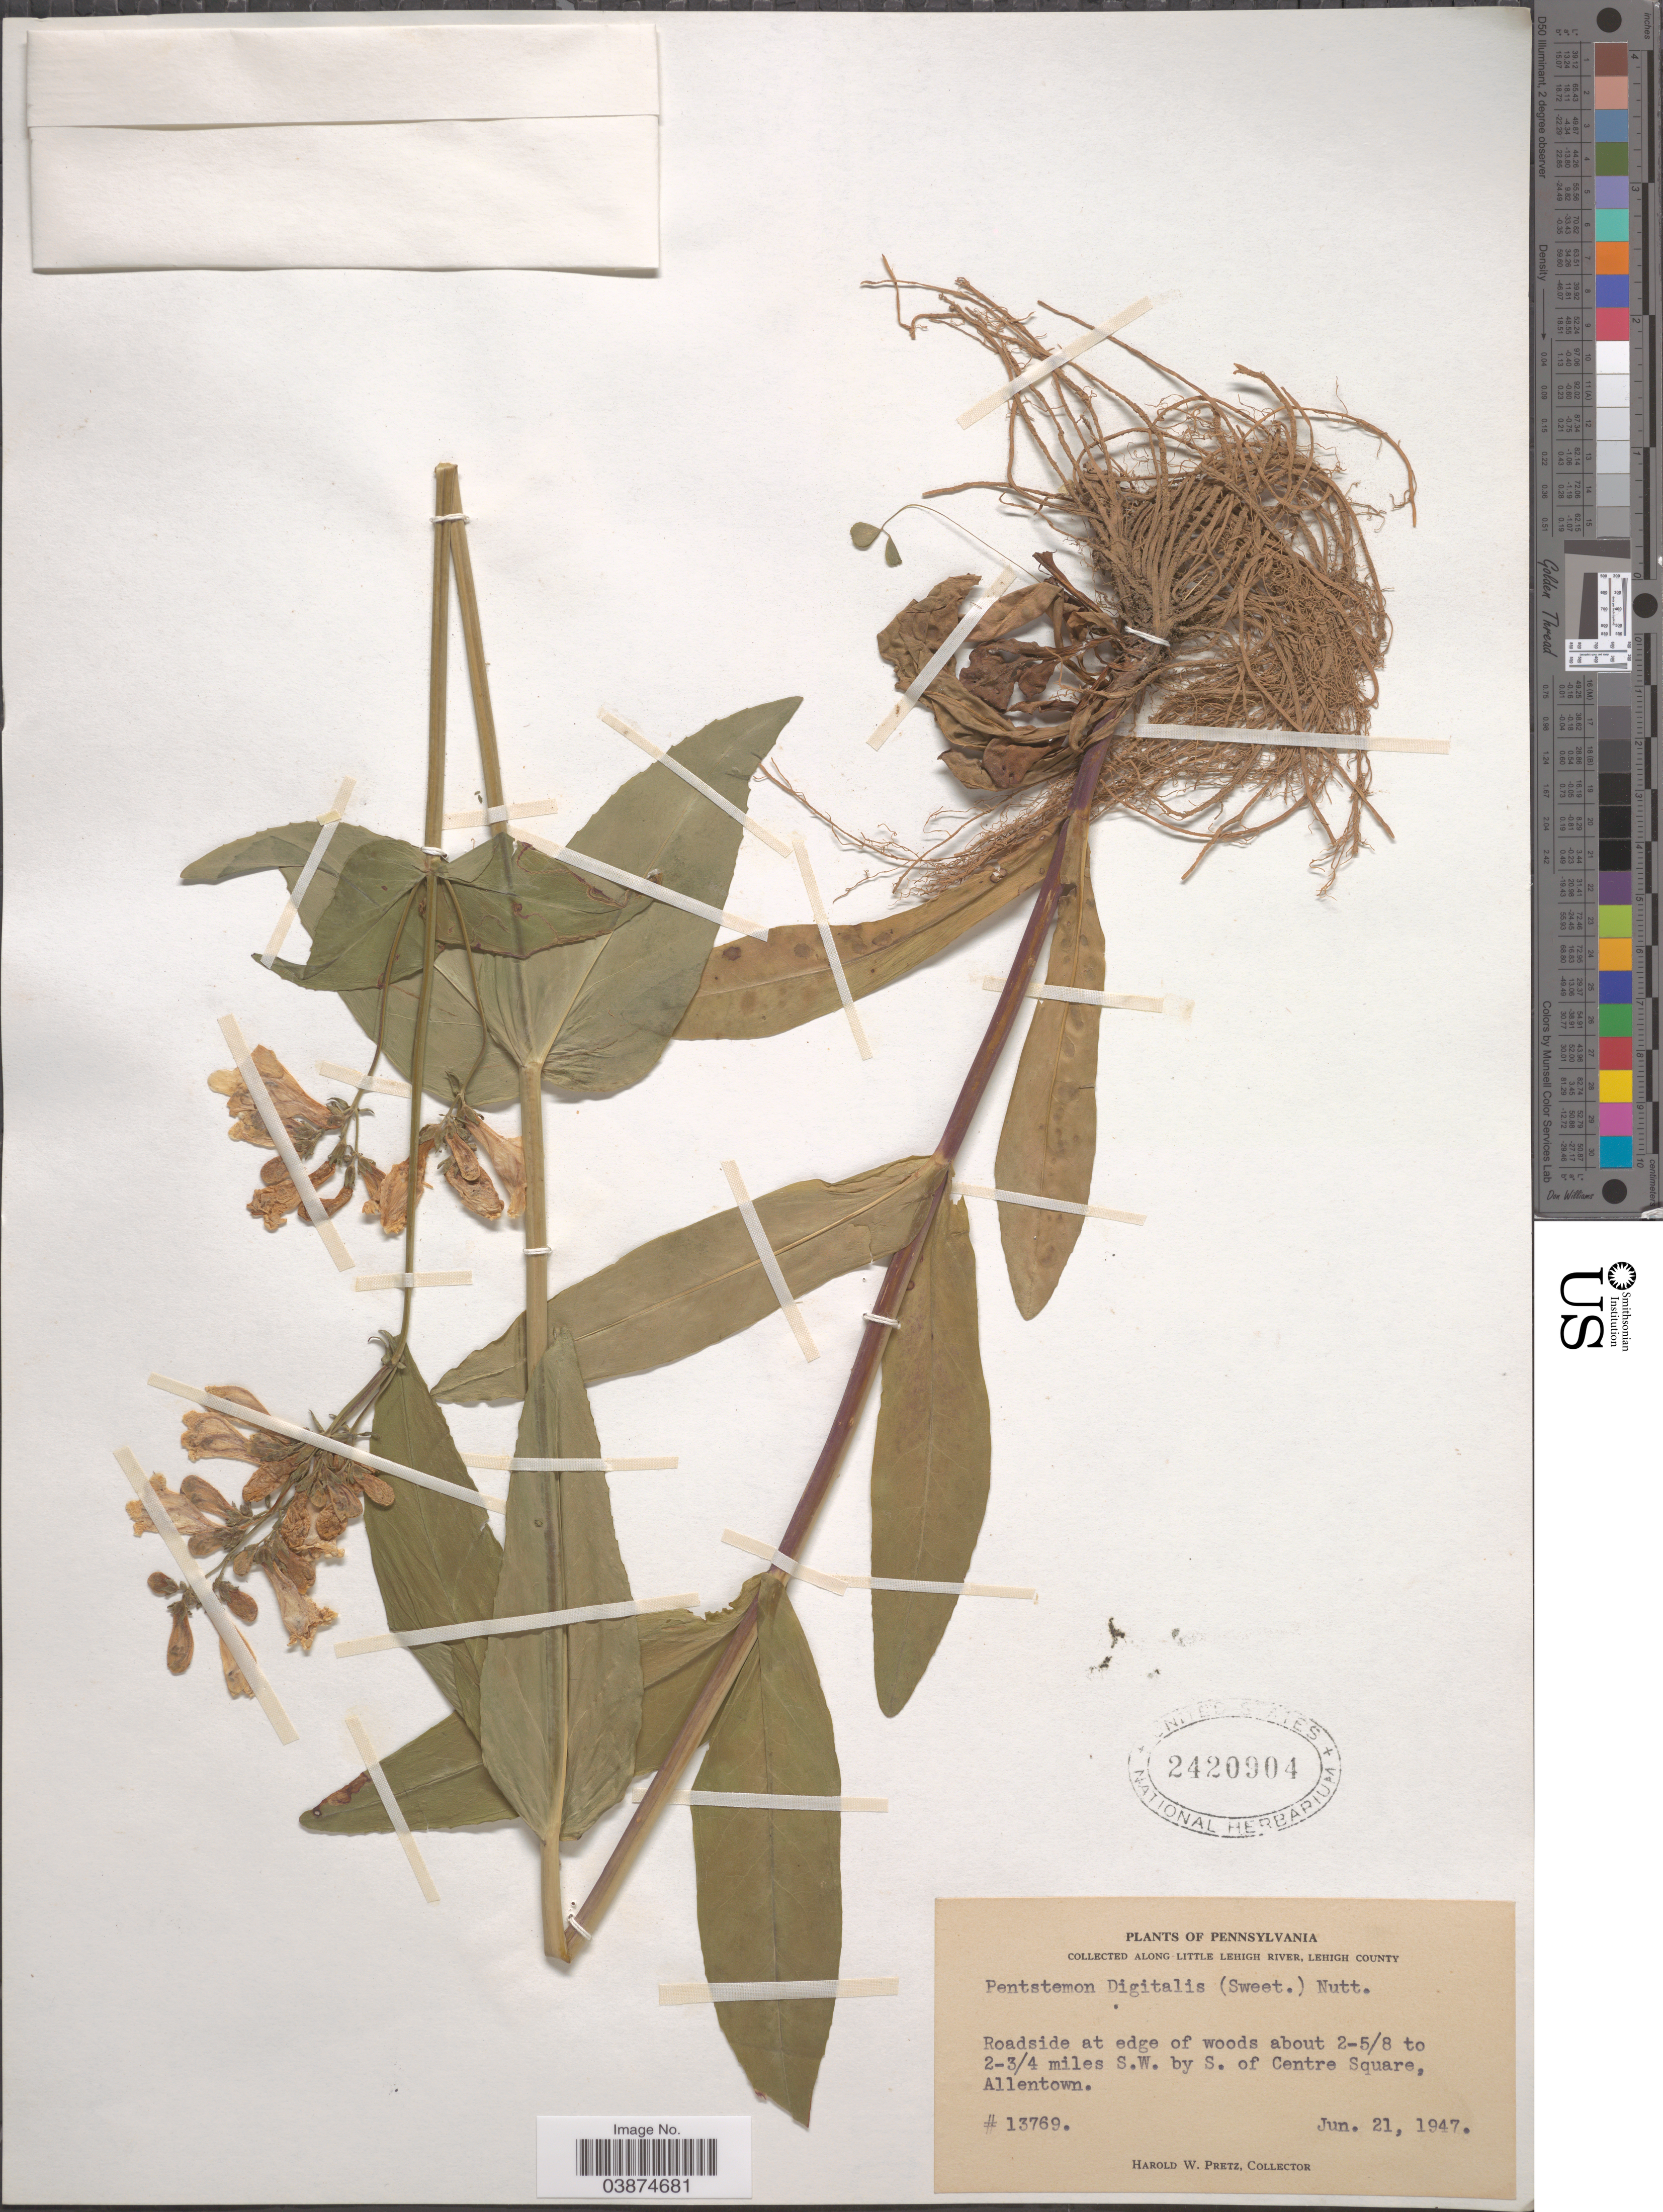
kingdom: Plantae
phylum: Tracheophyta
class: Magnoliopsida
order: Lamiales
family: Plantaginaceae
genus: Penstemon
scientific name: Penstemon digitalis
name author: Nutt. ex Sims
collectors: H. W. Pretz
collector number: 13769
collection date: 1947-06-21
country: United States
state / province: Pennsylvania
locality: Along Little Lehigh River, Lehigh County. Roadside at edge of woods about 2-5/8 to 2-3/4 miles S.W. by S. of Centre Square, Allentown.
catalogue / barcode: US 2420904